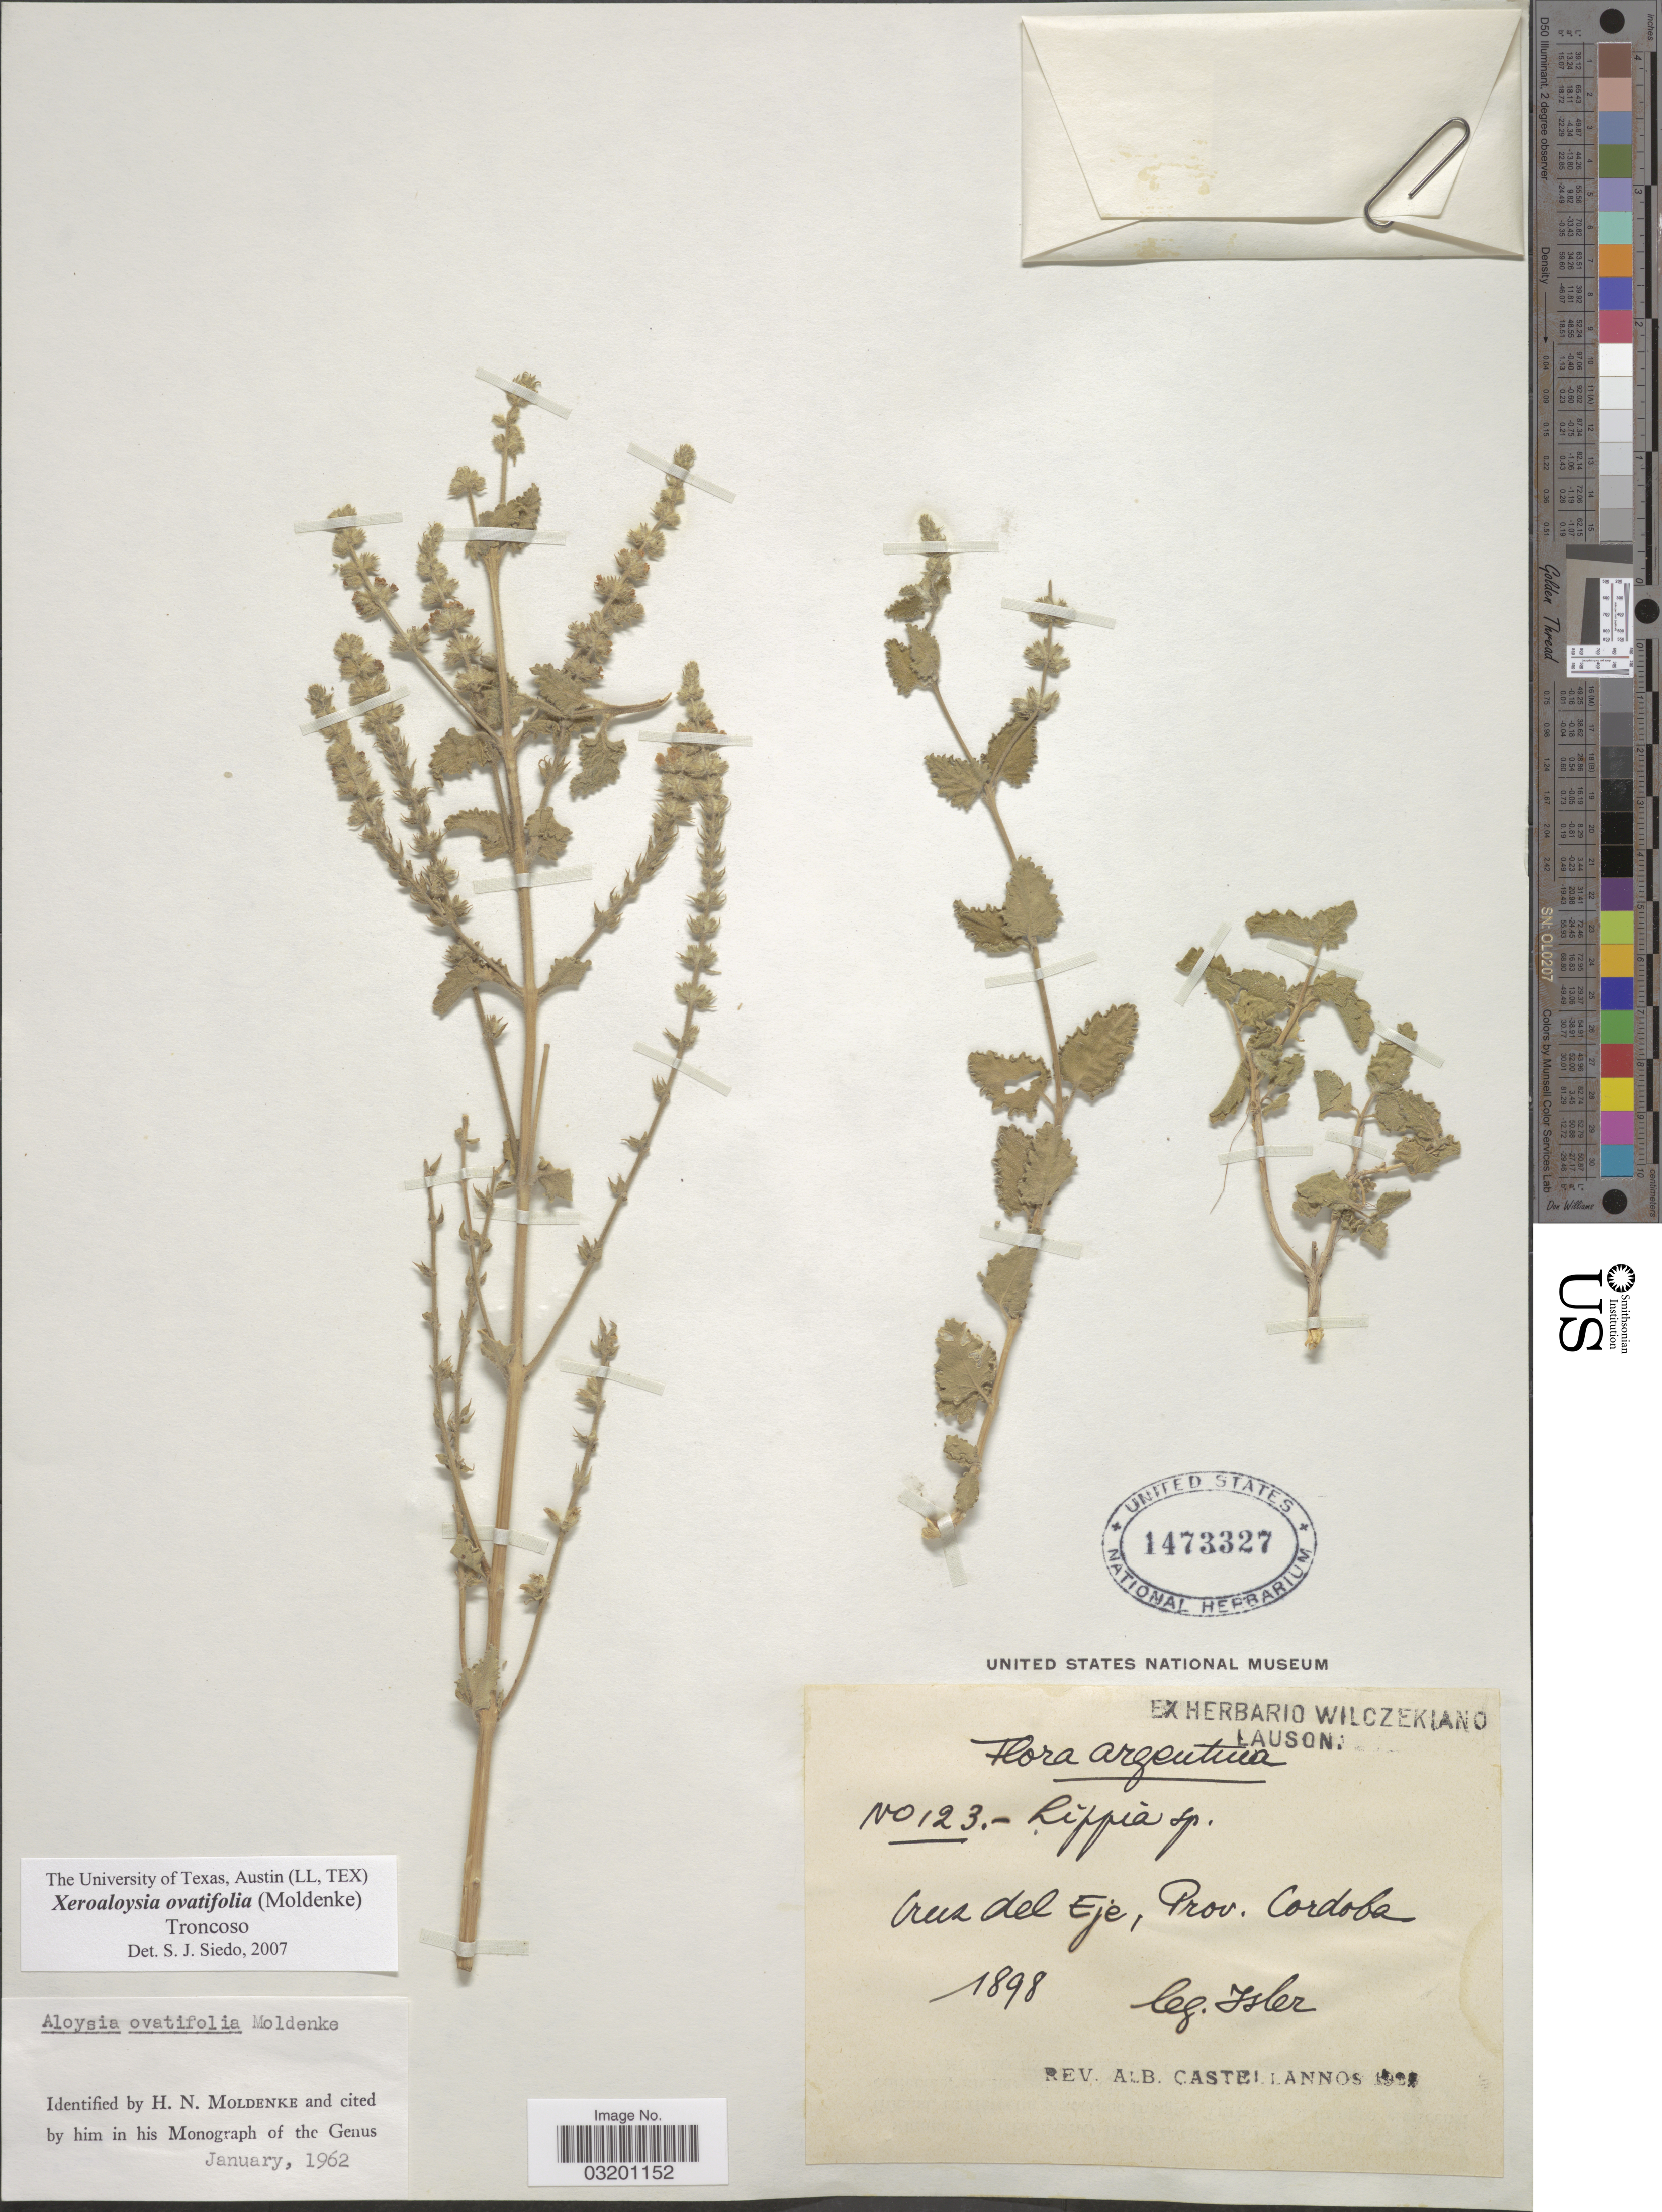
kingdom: Plantae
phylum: Tracheophyta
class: Magnoliopsida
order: Lamiales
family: Verbenaceae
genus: Xeroaloysia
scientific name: Xeroaloysia ovatifolia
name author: (Moldenke) Tronc.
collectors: -. Isler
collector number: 123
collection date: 1898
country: Argentina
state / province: Cordoba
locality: Cruz del Eje.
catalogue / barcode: US 1473327